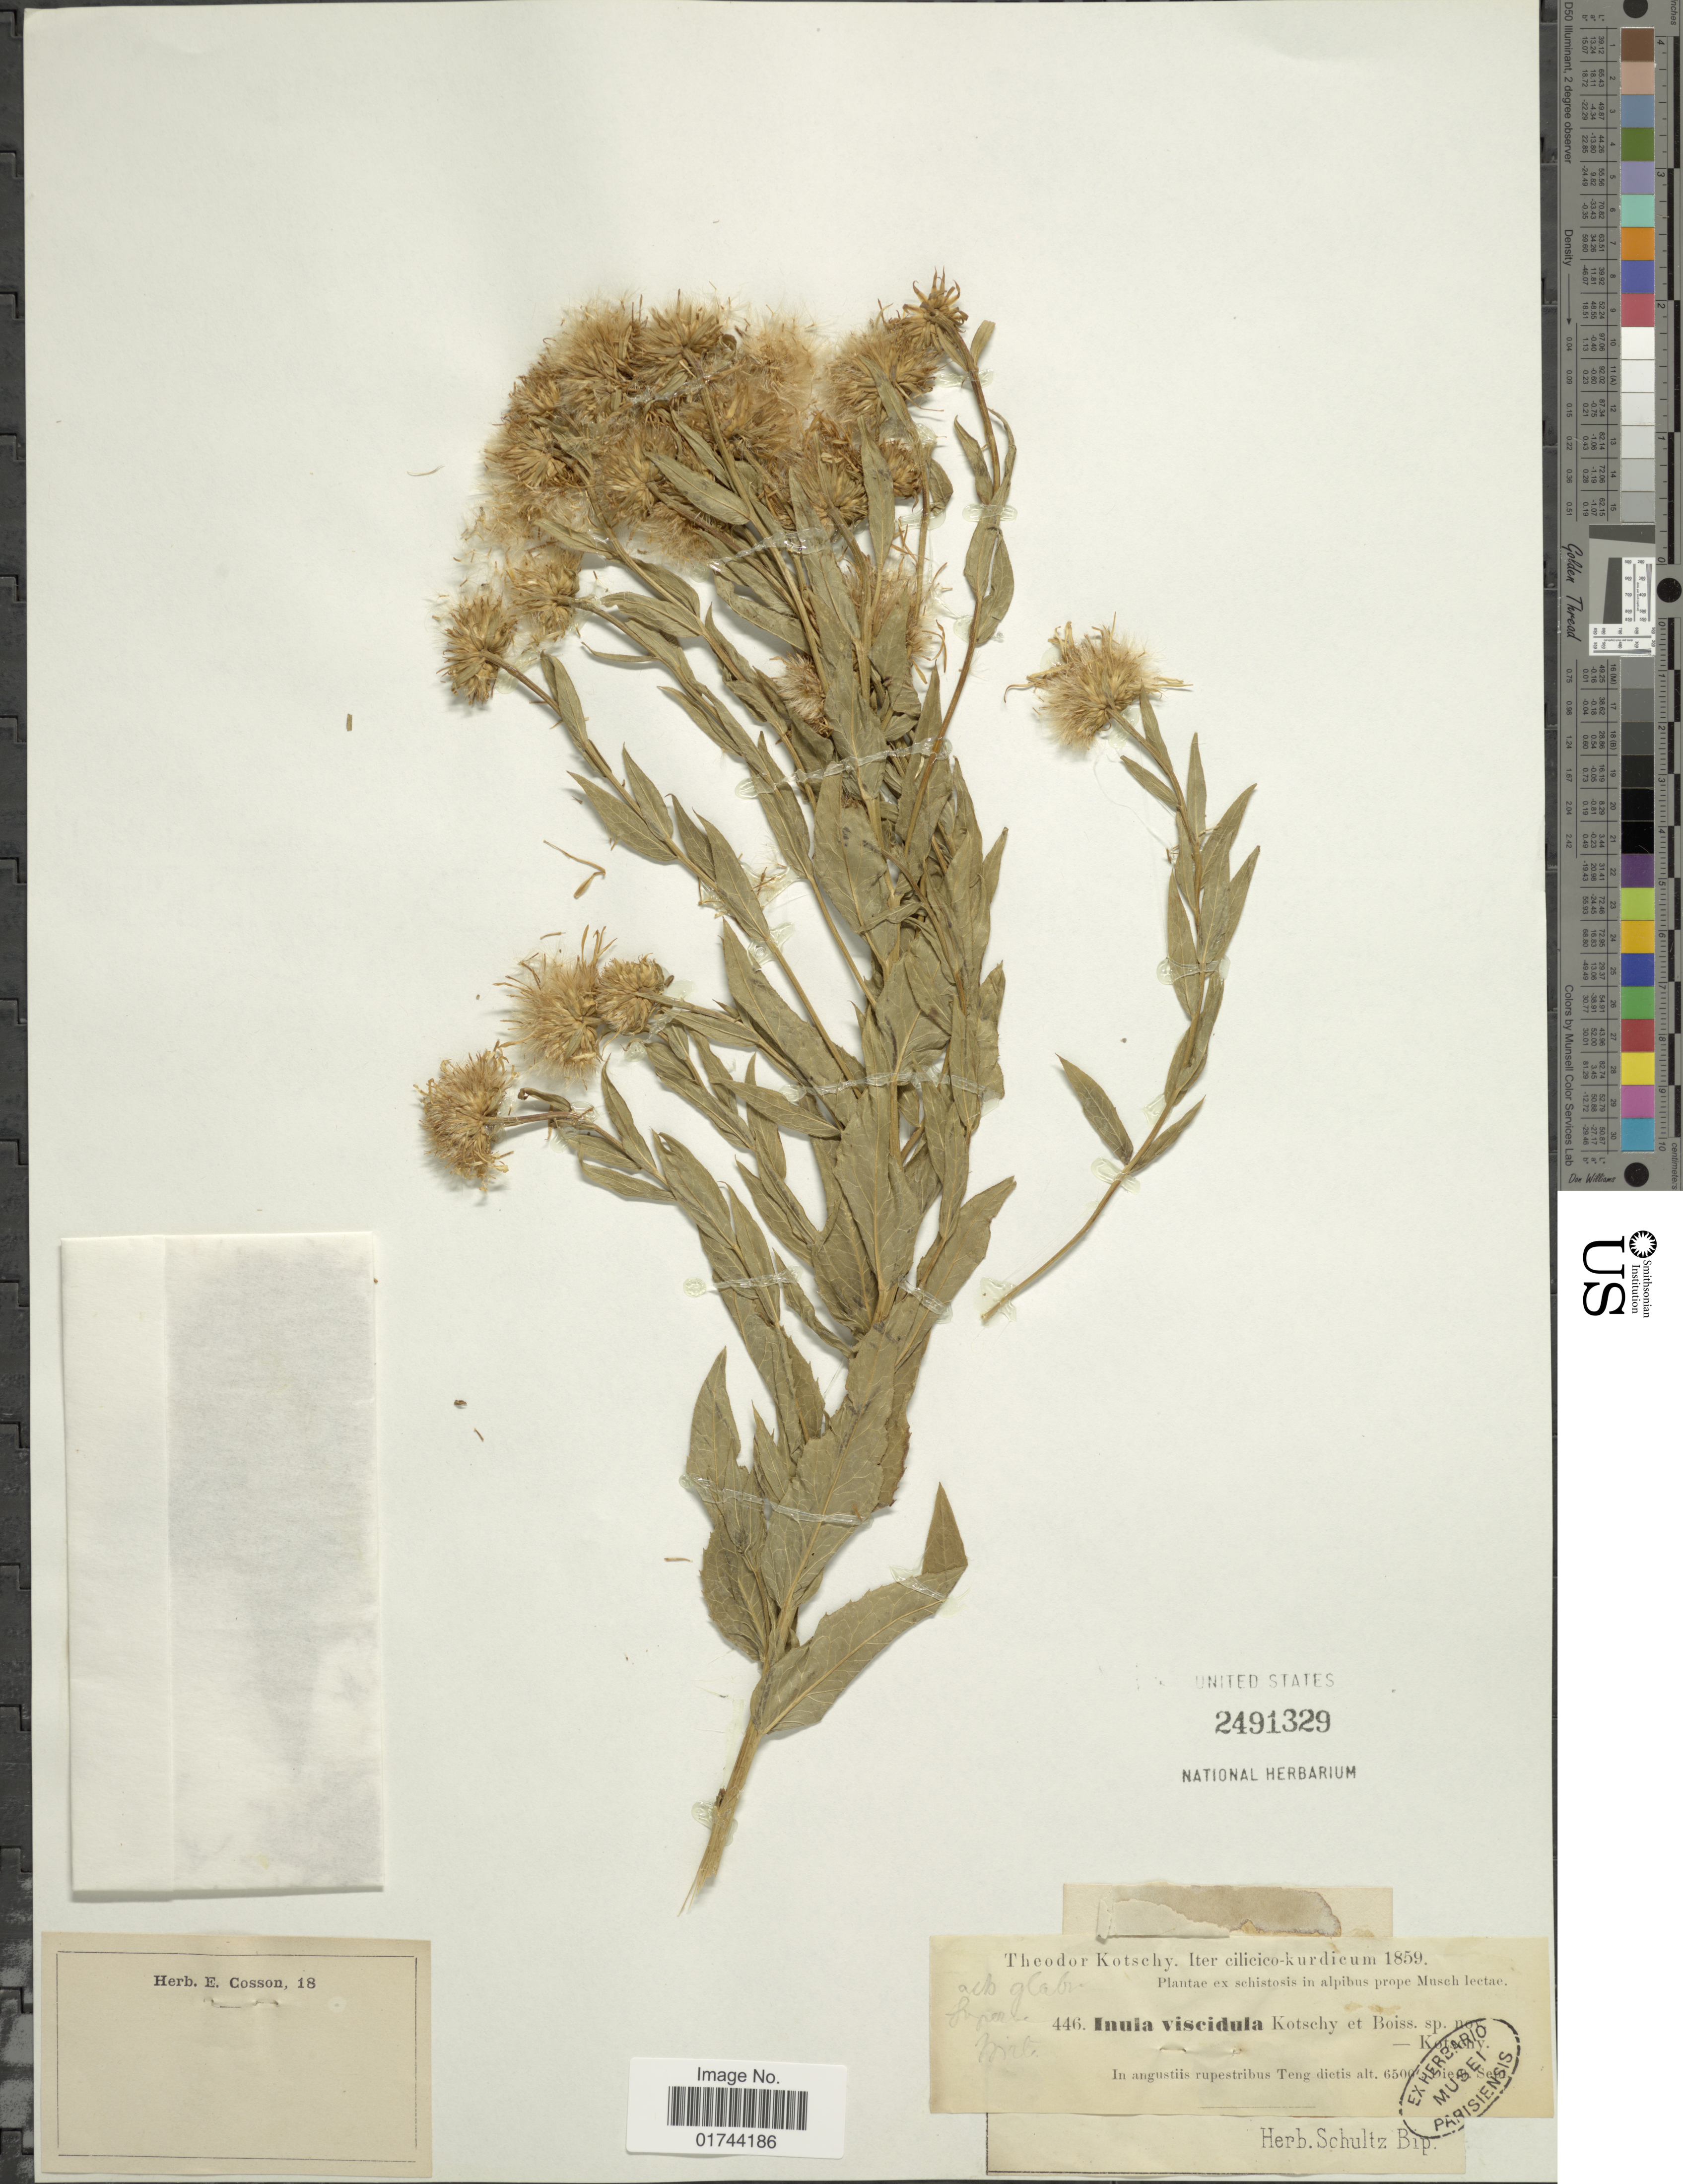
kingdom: Plantae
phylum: Tracheophyta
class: Magnoliopsida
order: Asterales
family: Asteraceae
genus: Inula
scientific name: Inula viscidula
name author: Boiss. & Kotschy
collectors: K. G. Kotschy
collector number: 446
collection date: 1859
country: Turkey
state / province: Muş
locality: In angustiis rupestribus Teng dictis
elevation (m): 1981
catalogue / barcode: US 2491329